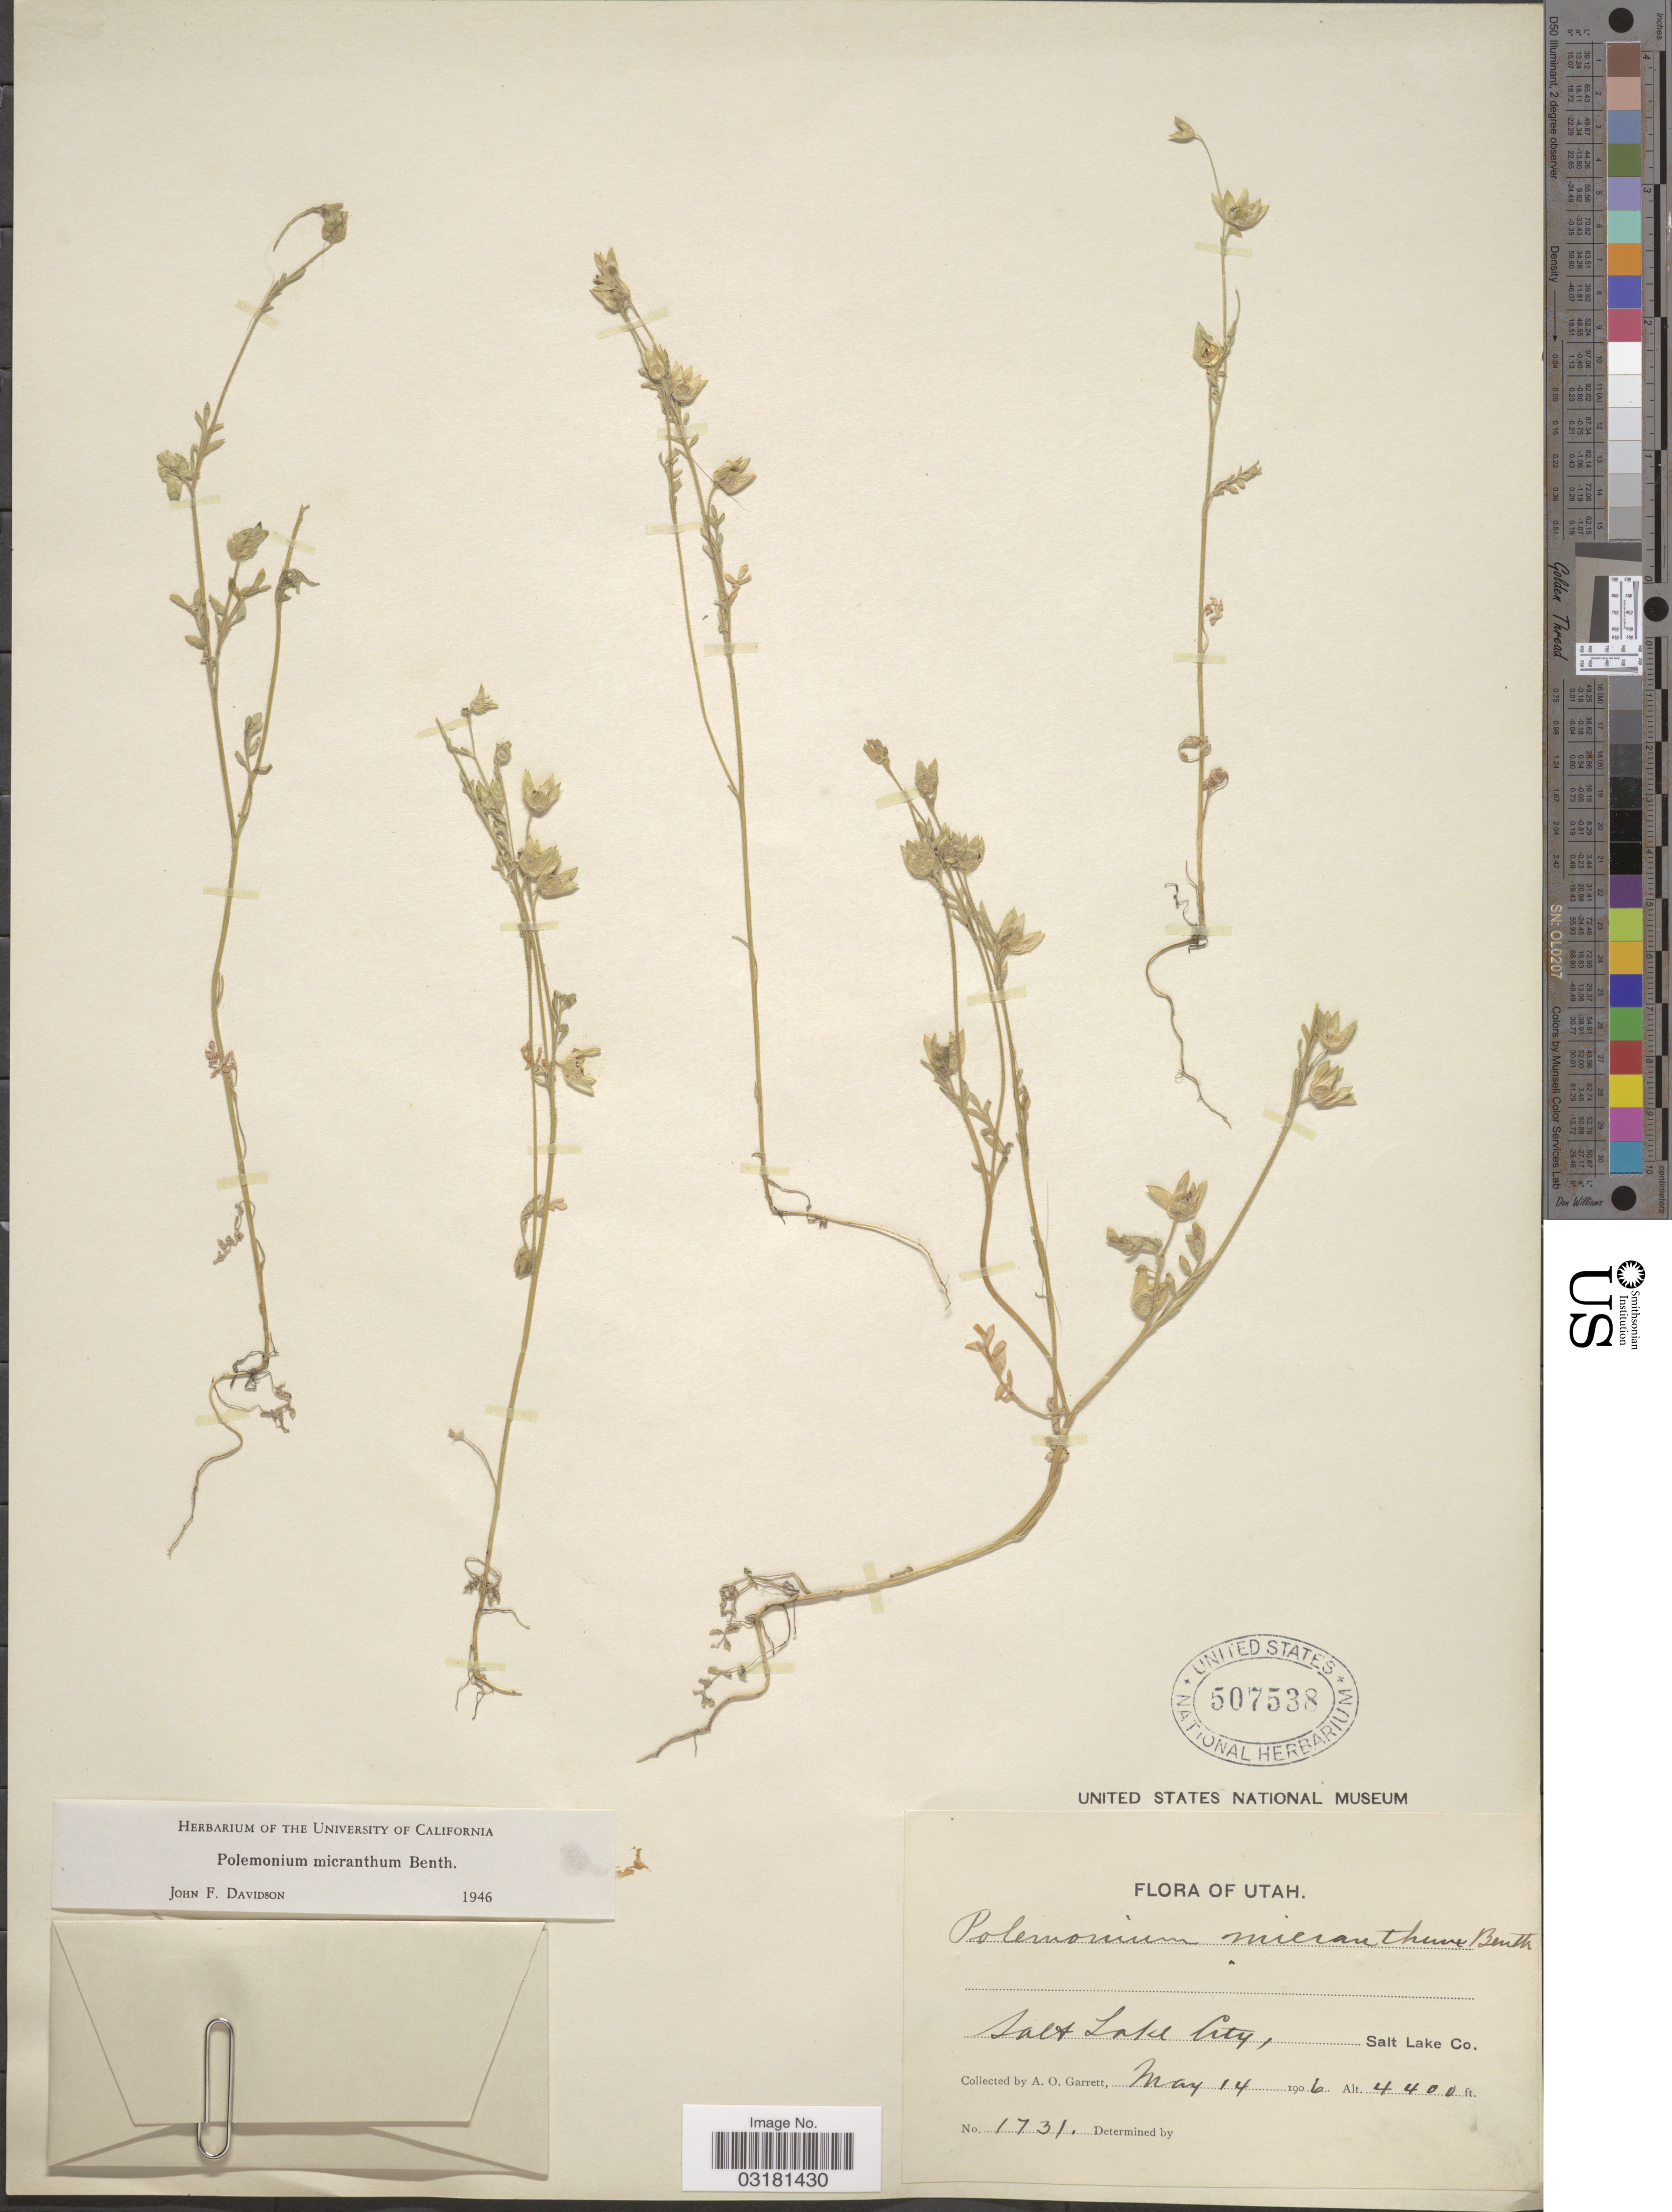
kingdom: Plantae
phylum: Tracheophyta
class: Magnoliopsida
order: Ericales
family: Polemoniaceae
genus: Polemonium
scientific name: Polemonium micranthum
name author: Benth.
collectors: A. O. Garrett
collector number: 1731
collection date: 1906-05-14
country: United States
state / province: Utah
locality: Salt Lake City, Salt Lake Co.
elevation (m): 1341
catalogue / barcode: US 507538